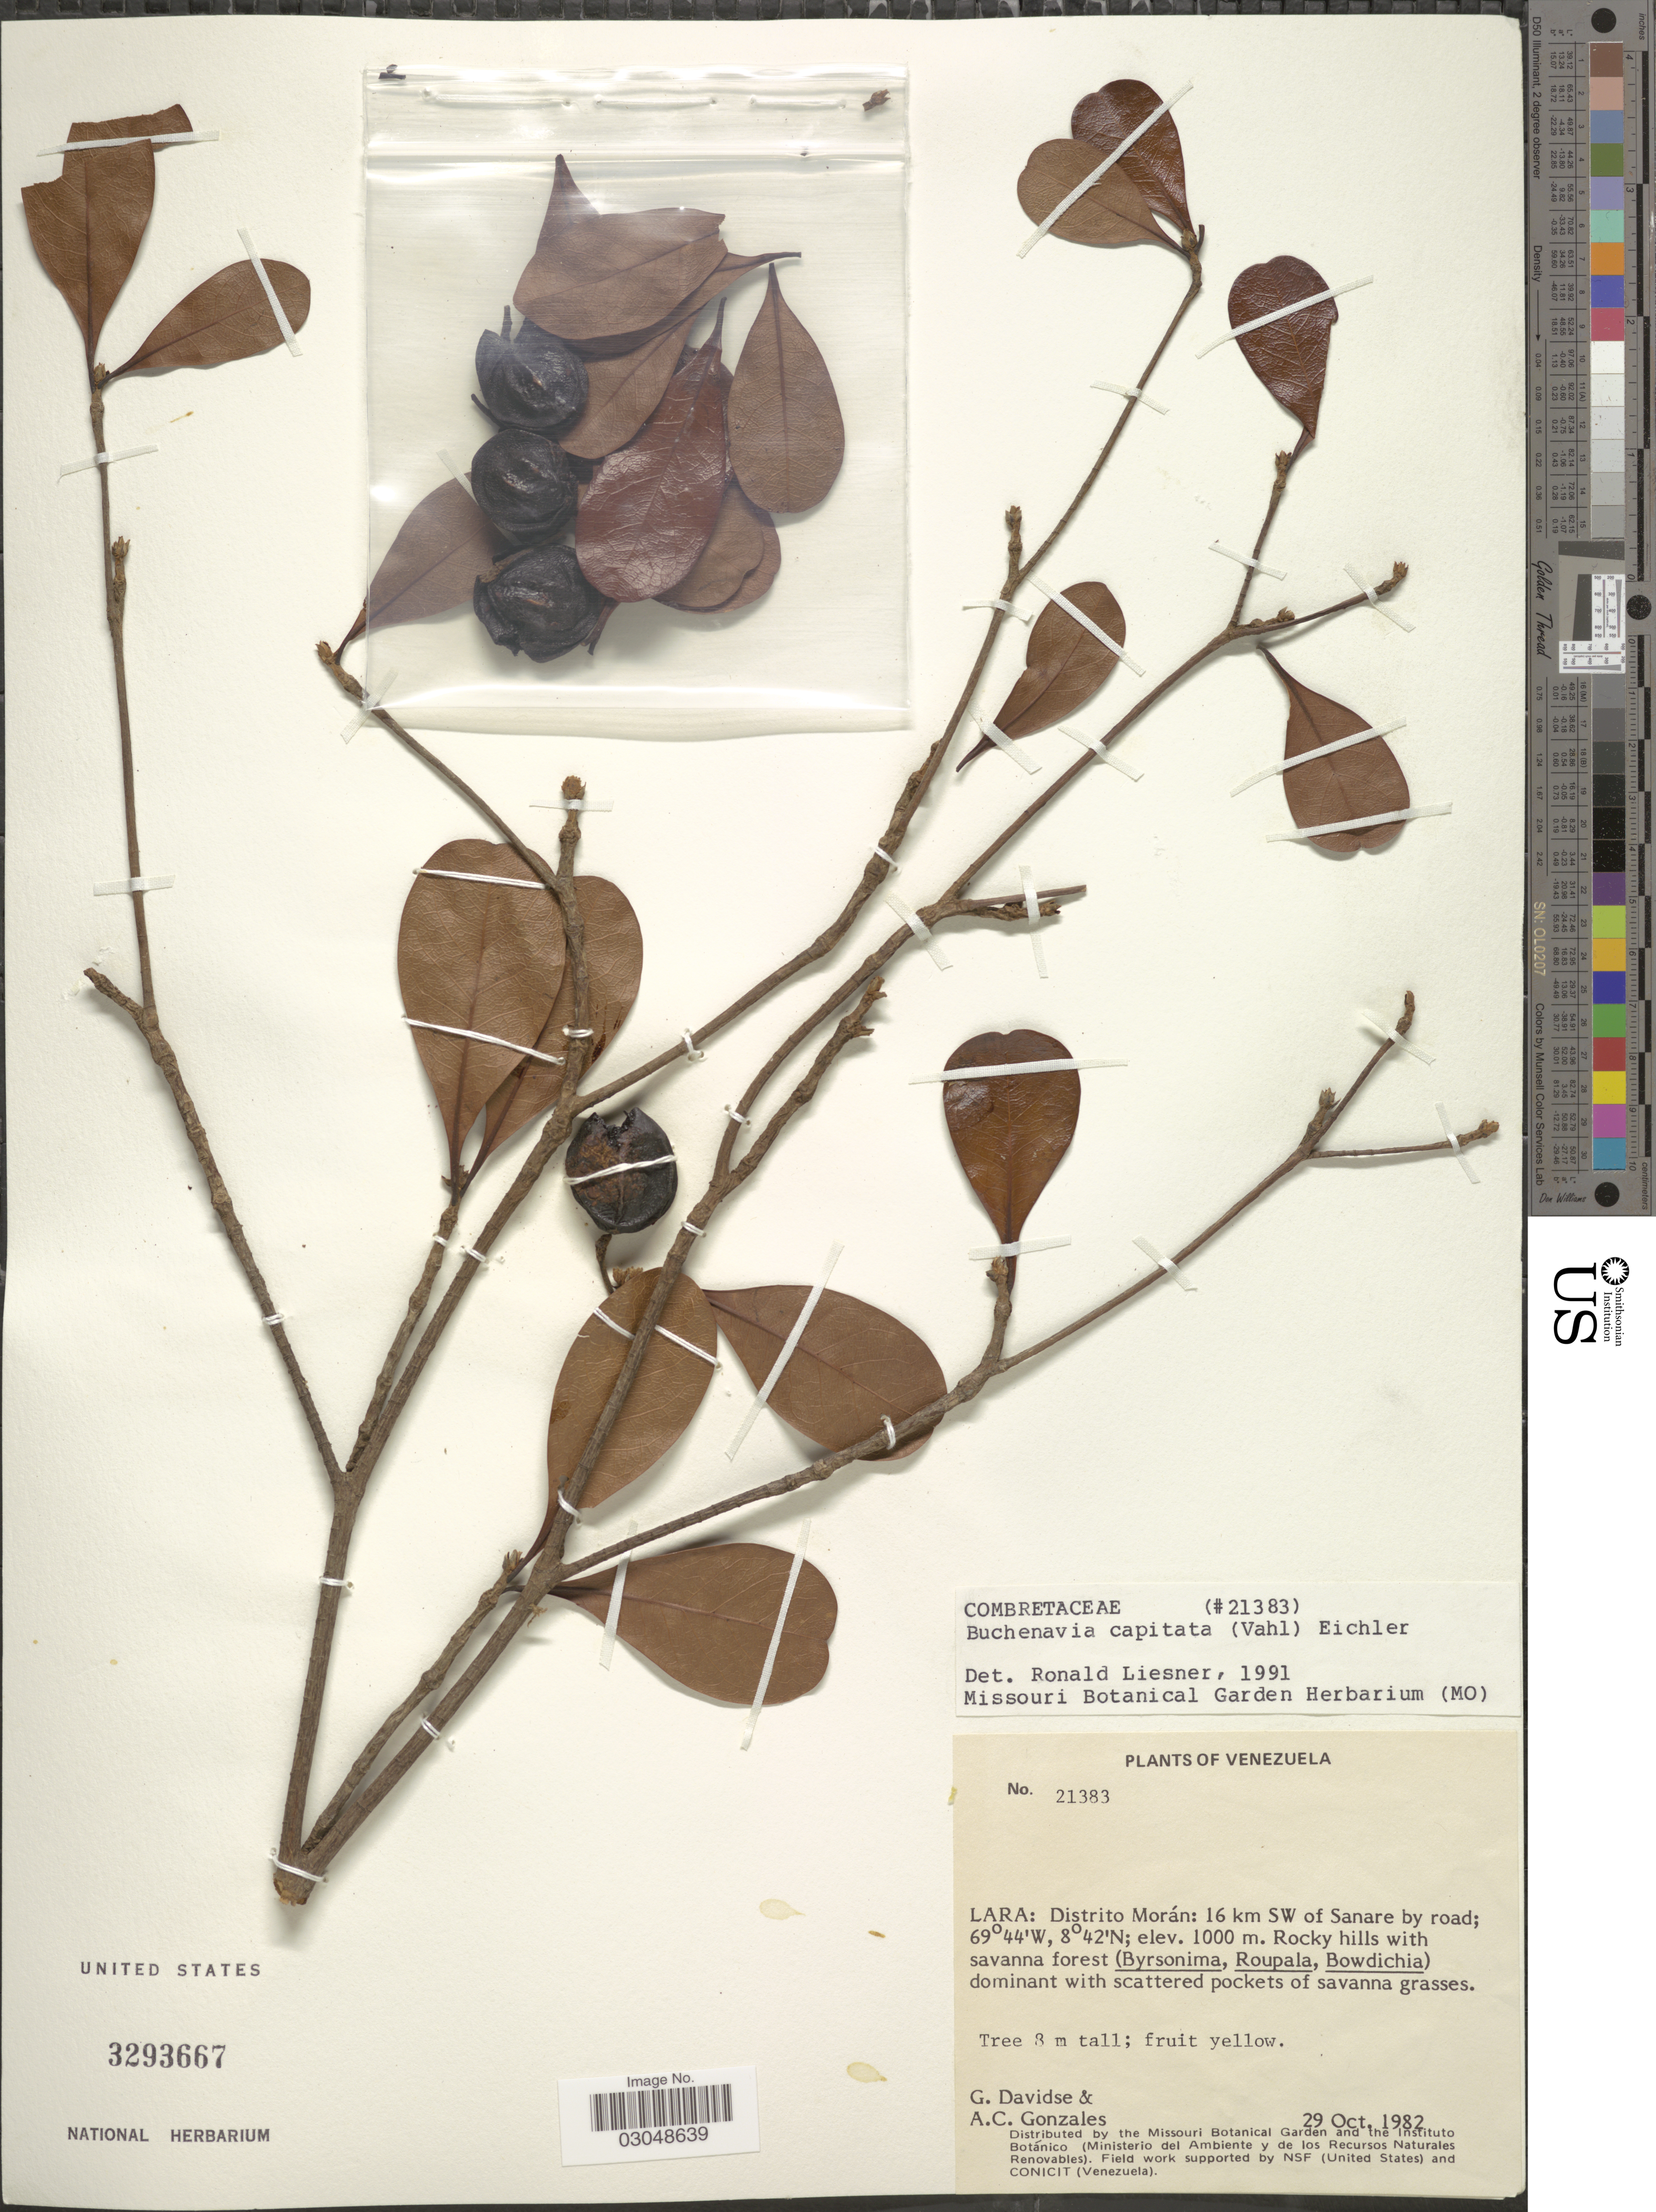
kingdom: Plantae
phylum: Tracheophyta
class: Magnoliopsida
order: Myrtales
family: Combretaceae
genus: Terminalia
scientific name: Terminalia tetraphylla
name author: (Aubl.) Gere & Boatwr.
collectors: G. Davidse & A. Gonzáles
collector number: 21383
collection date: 1982-10-29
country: Venezuela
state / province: Lara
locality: Distrito Morán: 16 km SW of Sanare by road.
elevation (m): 1000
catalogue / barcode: US 3293667